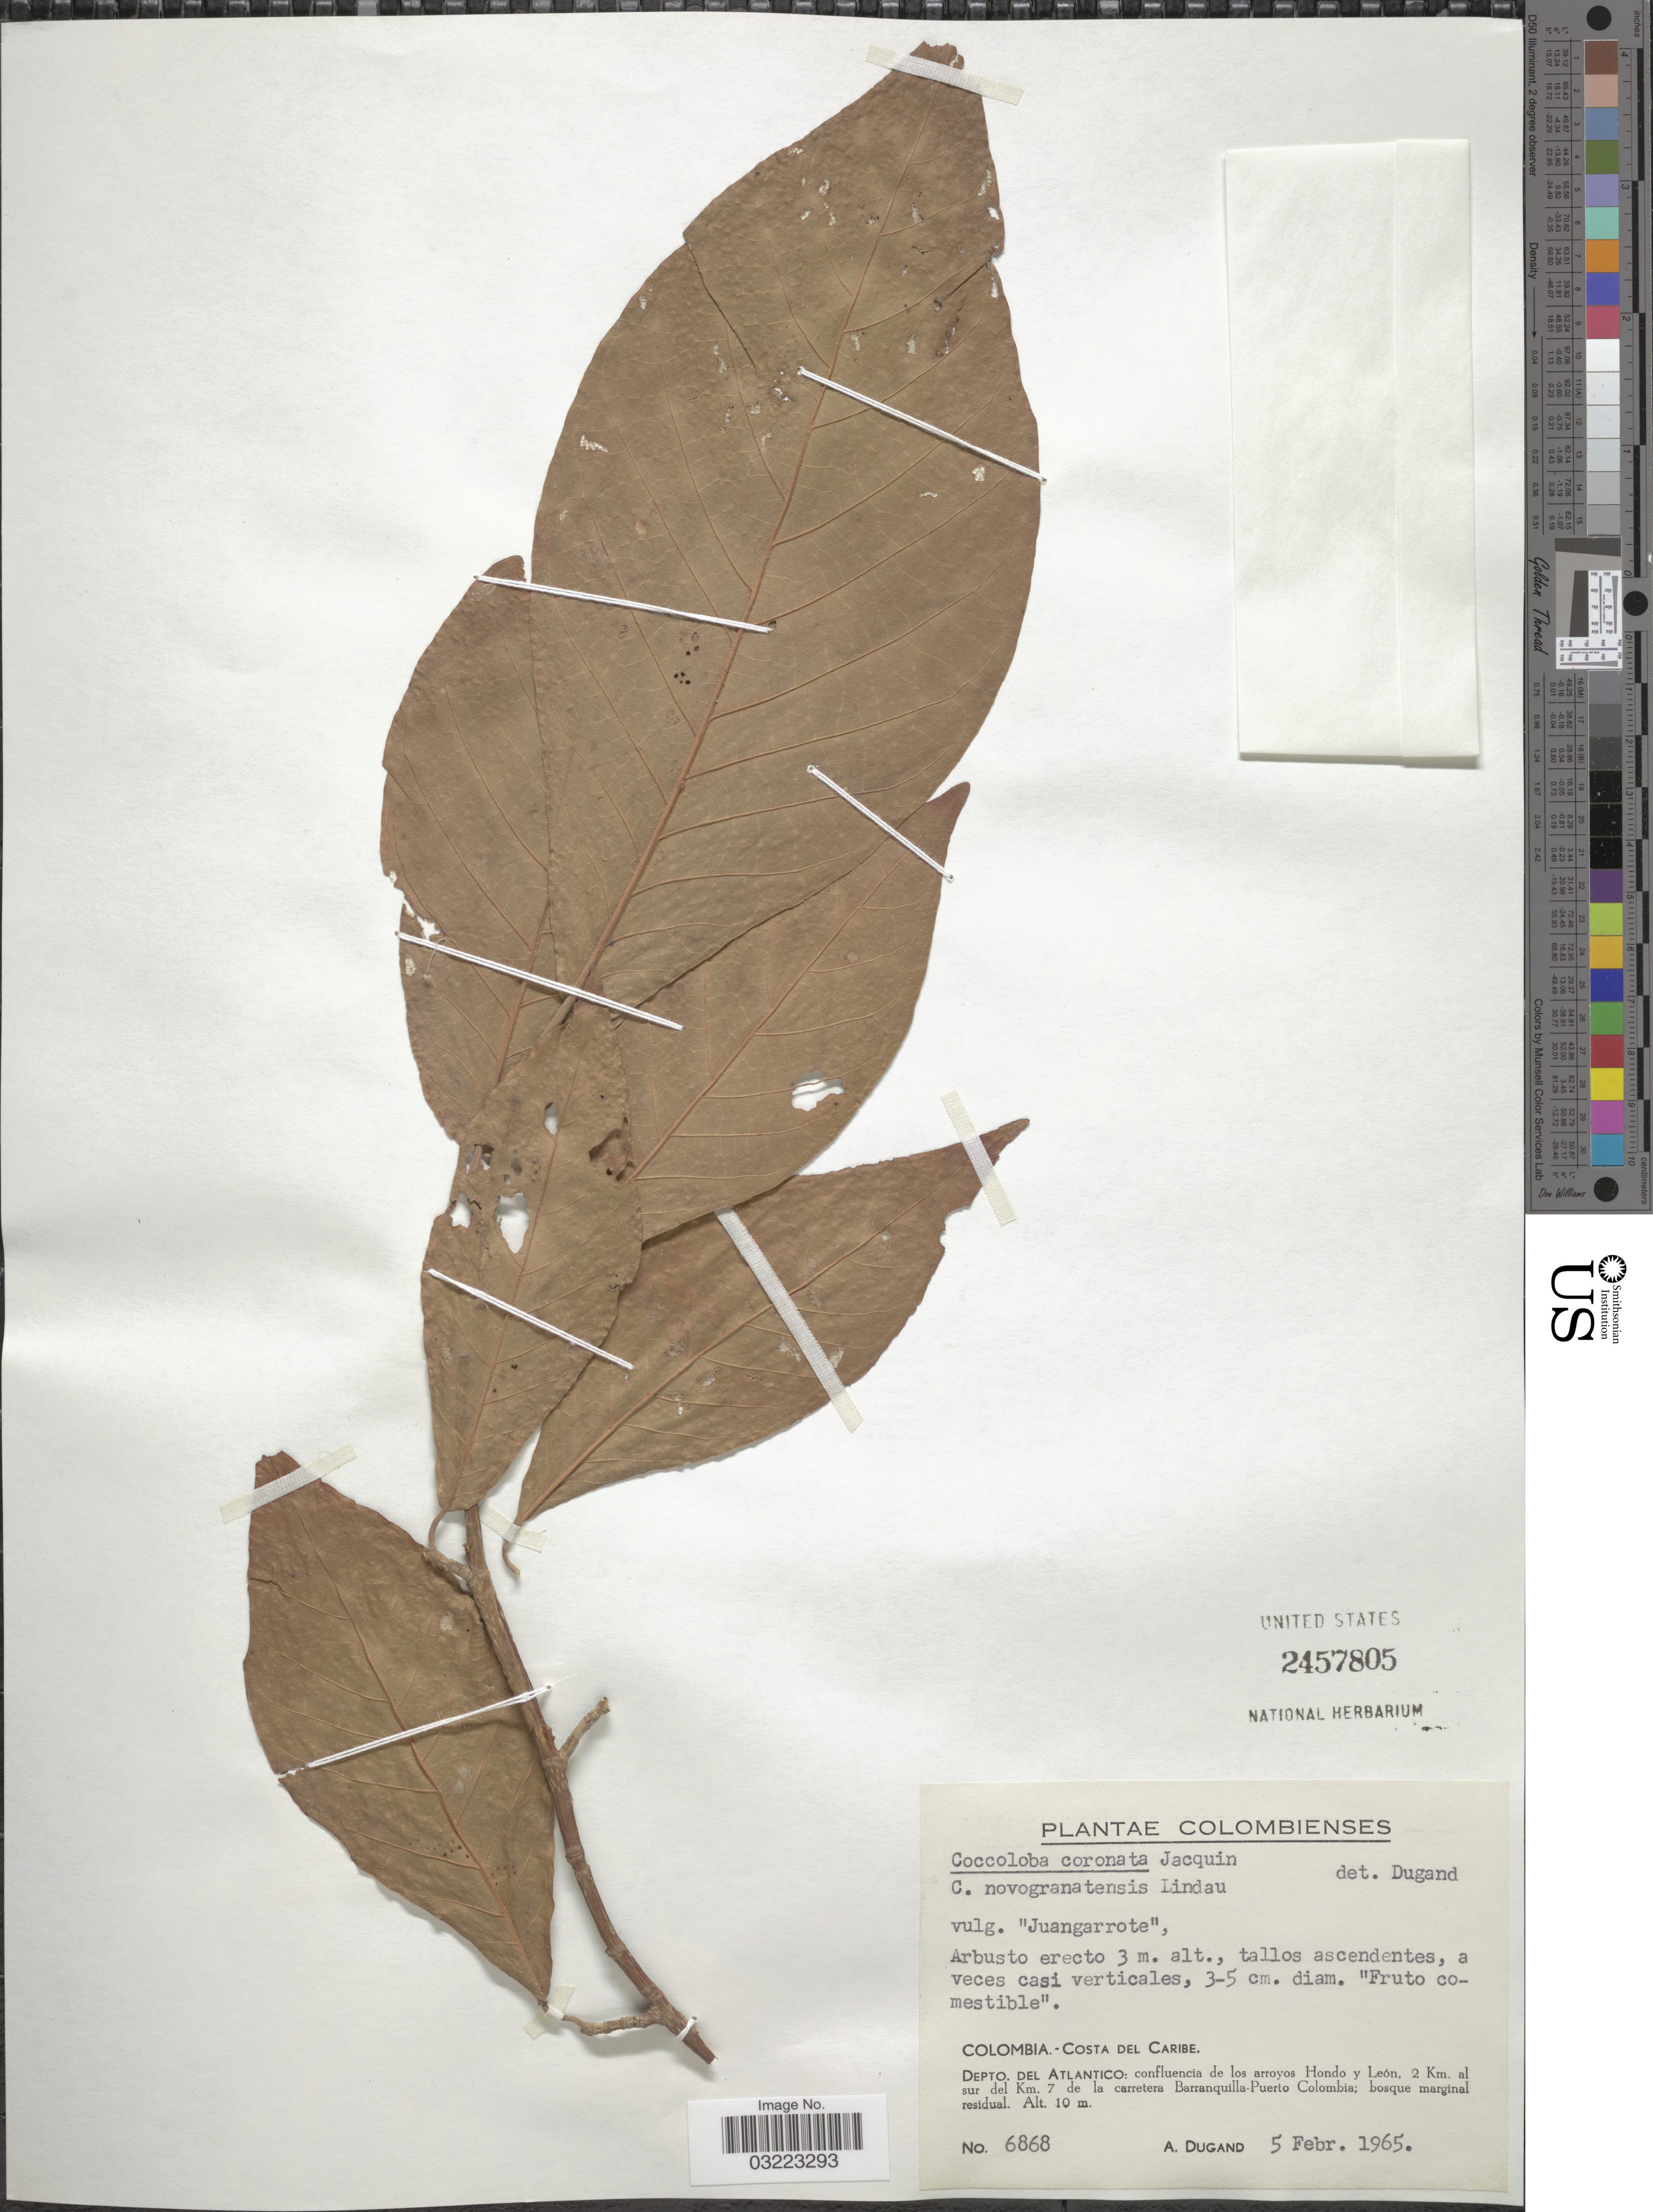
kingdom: Plantae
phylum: Tracheophyta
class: Magnoliopsida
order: Caryophyllales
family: Polygonaceae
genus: Coccoloba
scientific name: Coccoloba coronata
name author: Jacq.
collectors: A. Dugand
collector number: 6868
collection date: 1965-02-05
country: Colombia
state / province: Atlántico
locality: Costa del Caribe. Depto. del Atlantico: confluencia de los arroyos Hondo y León. 2 Km. al sur del Km. 7 de la carretera Barranquilla-Puerto Colombia.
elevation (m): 10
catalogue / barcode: US 2457805